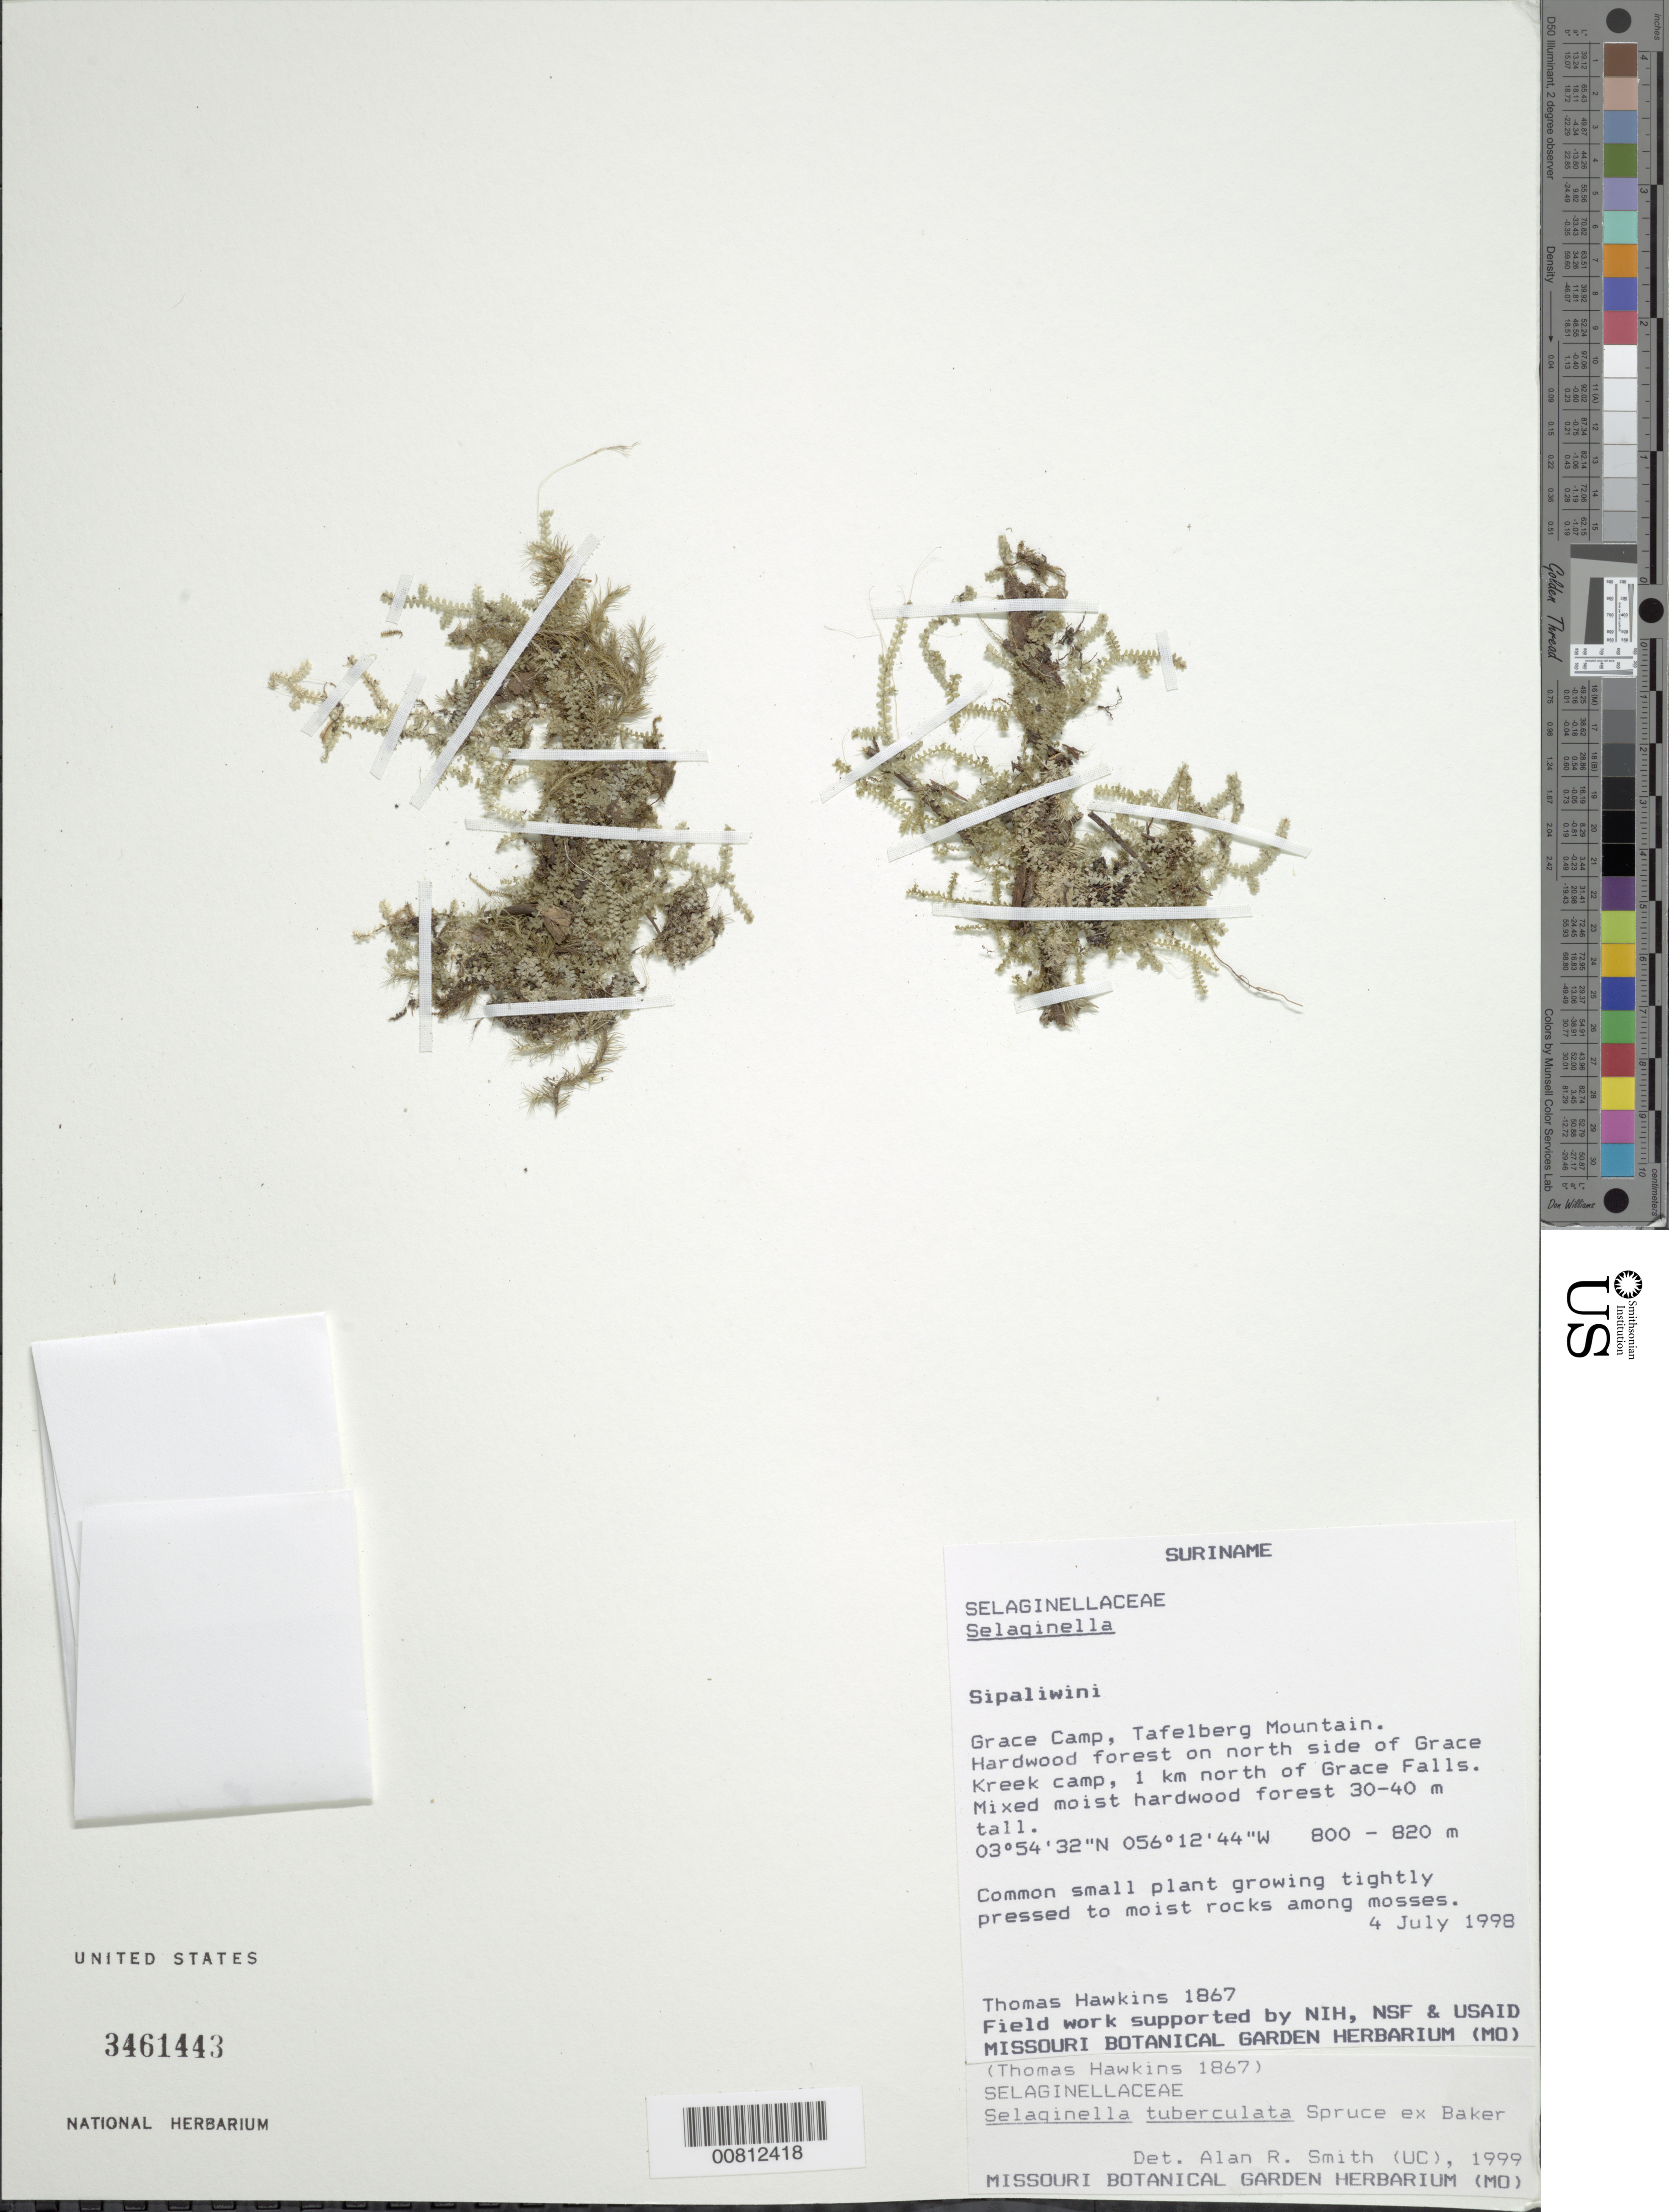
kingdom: Plantae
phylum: Tracheophyta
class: Lycopodiopsida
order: Selaginellales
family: Selaginellaceae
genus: Selaginella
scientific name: Selaginella tuberculata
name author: Spruce ex Baker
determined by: Smith, Alan R., (UC)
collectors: T. Hawkins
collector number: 1867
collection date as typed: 4-Jul-98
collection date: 1998-07-04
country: Suriname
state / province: Sipaliwini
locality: Tafelberg (Table Mountain), Grace Kreek camp, N side; 1 km N of Grace Falls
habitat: Mixed moist hardwood forest on north side of Grace Kreek Camp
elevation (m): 800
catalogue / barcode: US 3461443